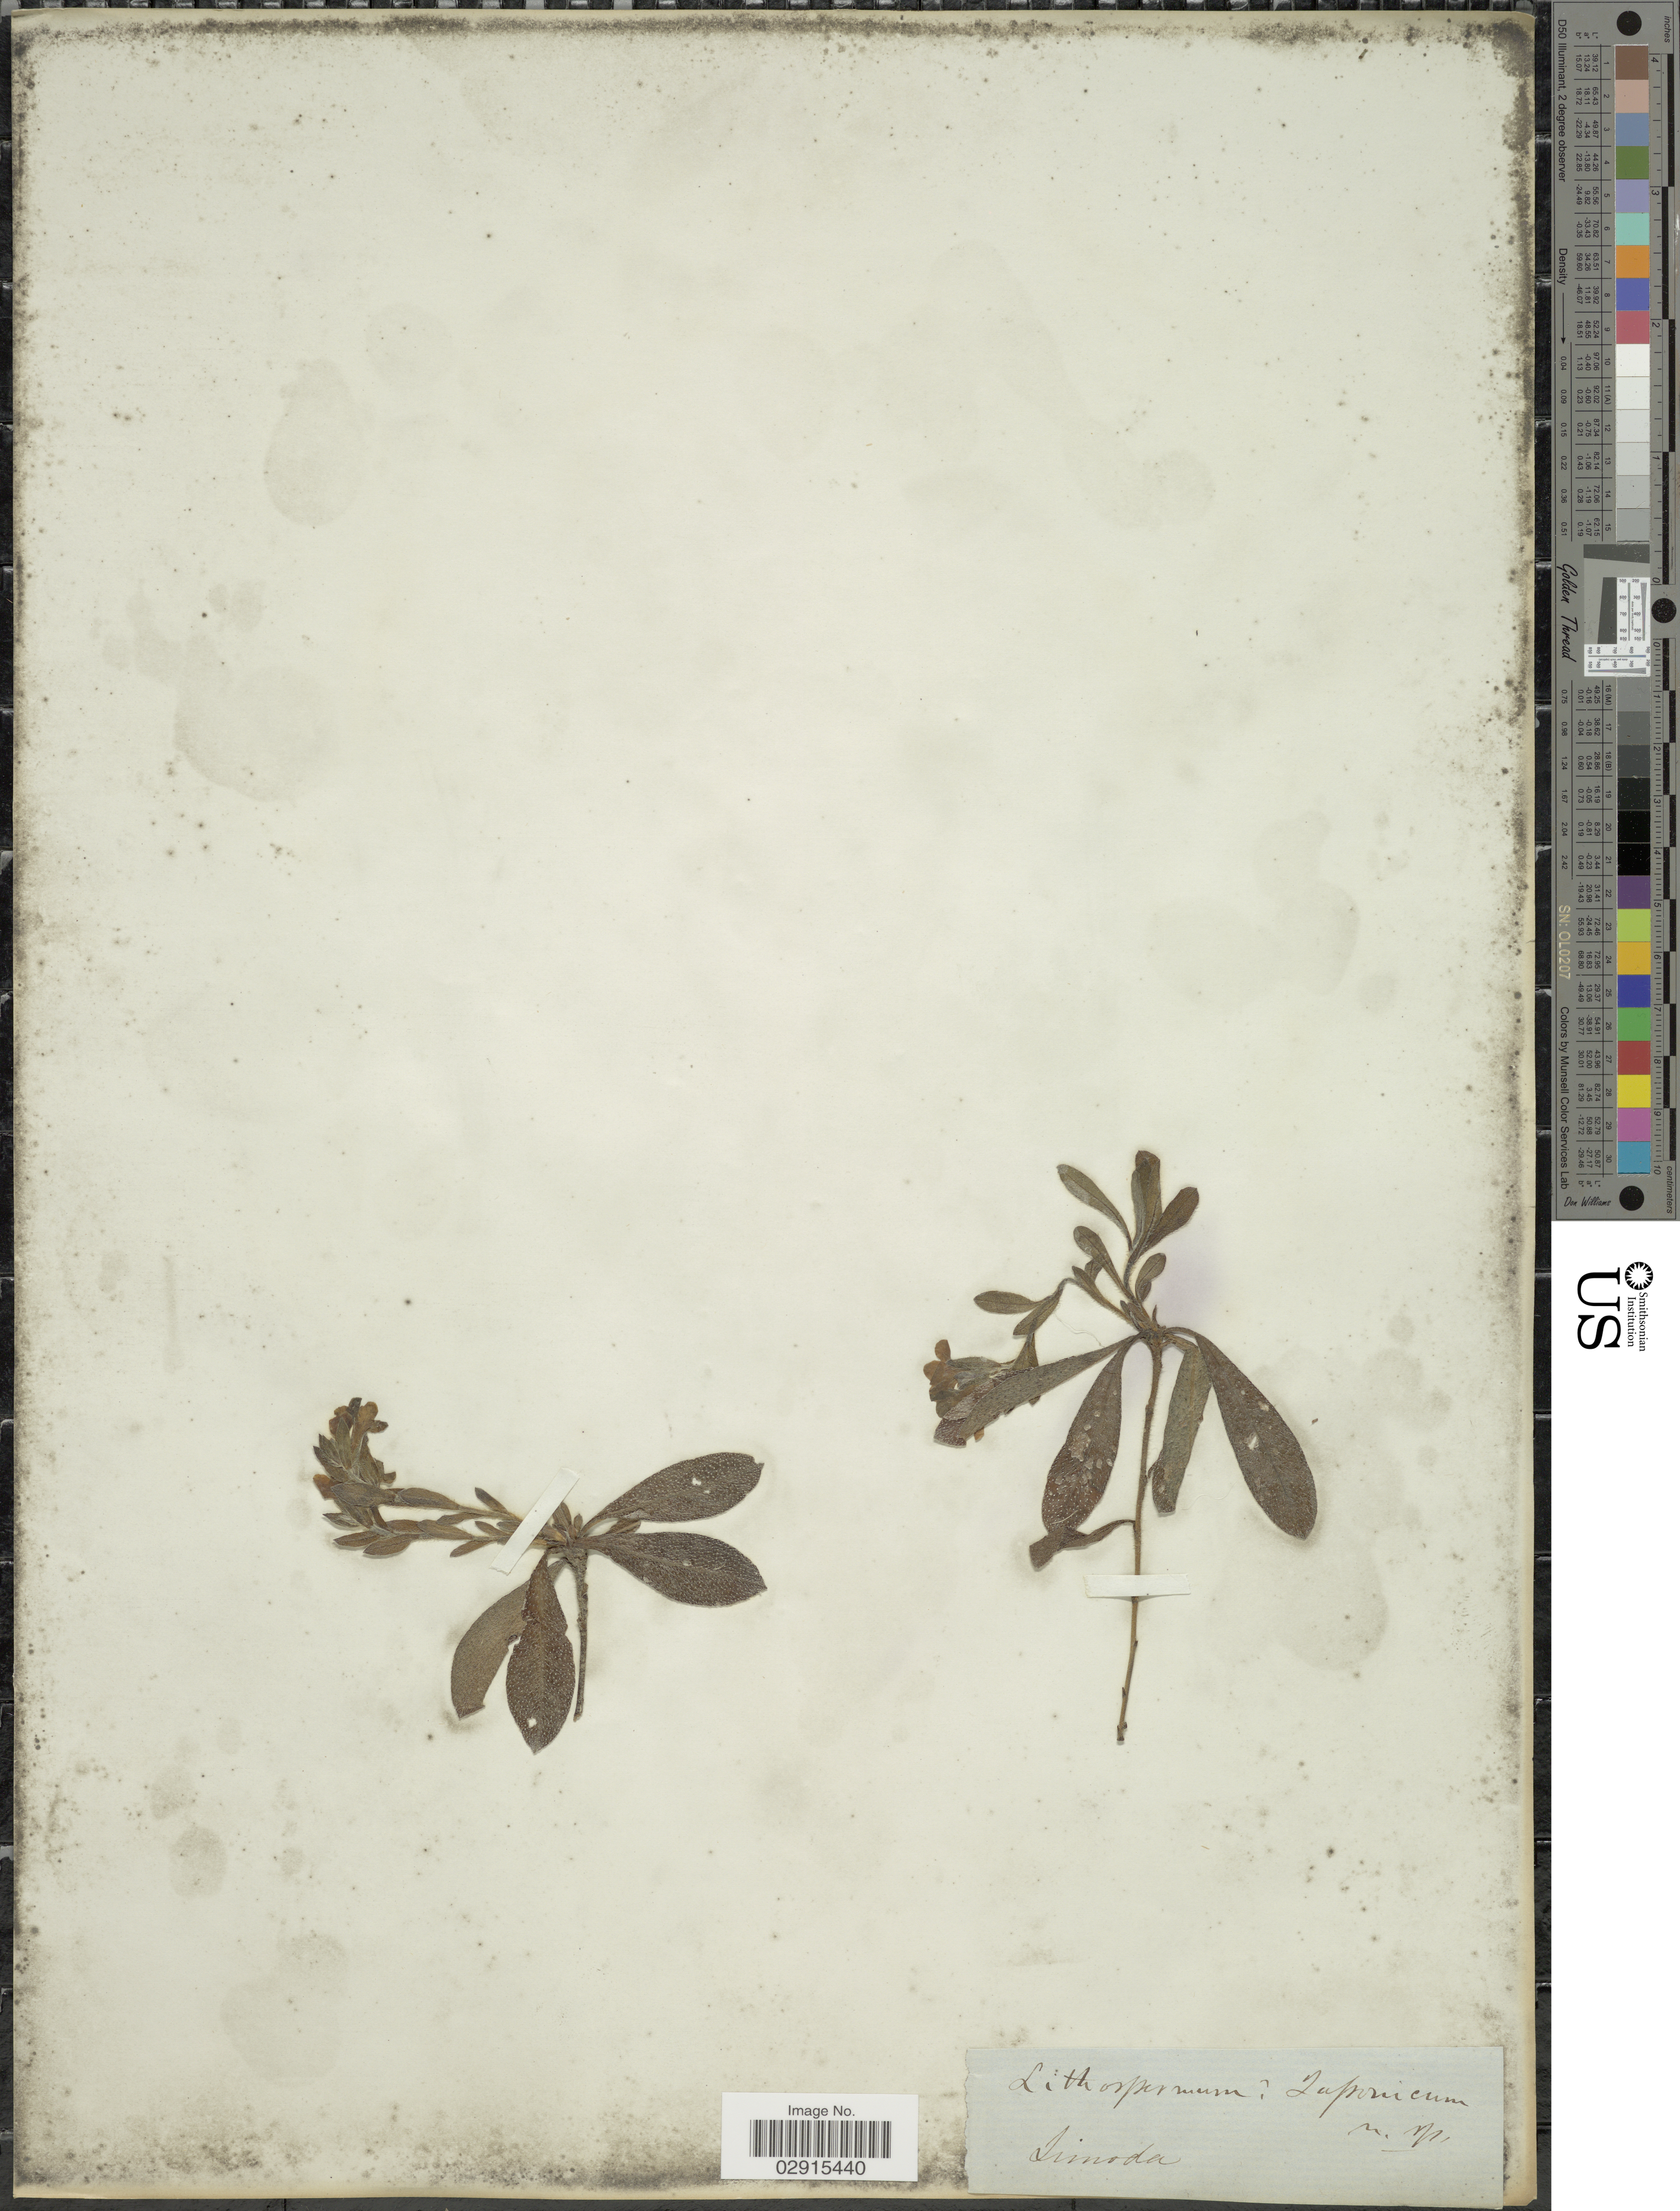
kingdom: Plantae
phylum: Tracheophyta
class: Magnoliopsida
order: Boraginales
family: Boraginaceae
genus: Lithospermum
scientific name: Lithospermum japonicum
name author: A. Gray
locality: Simoda.